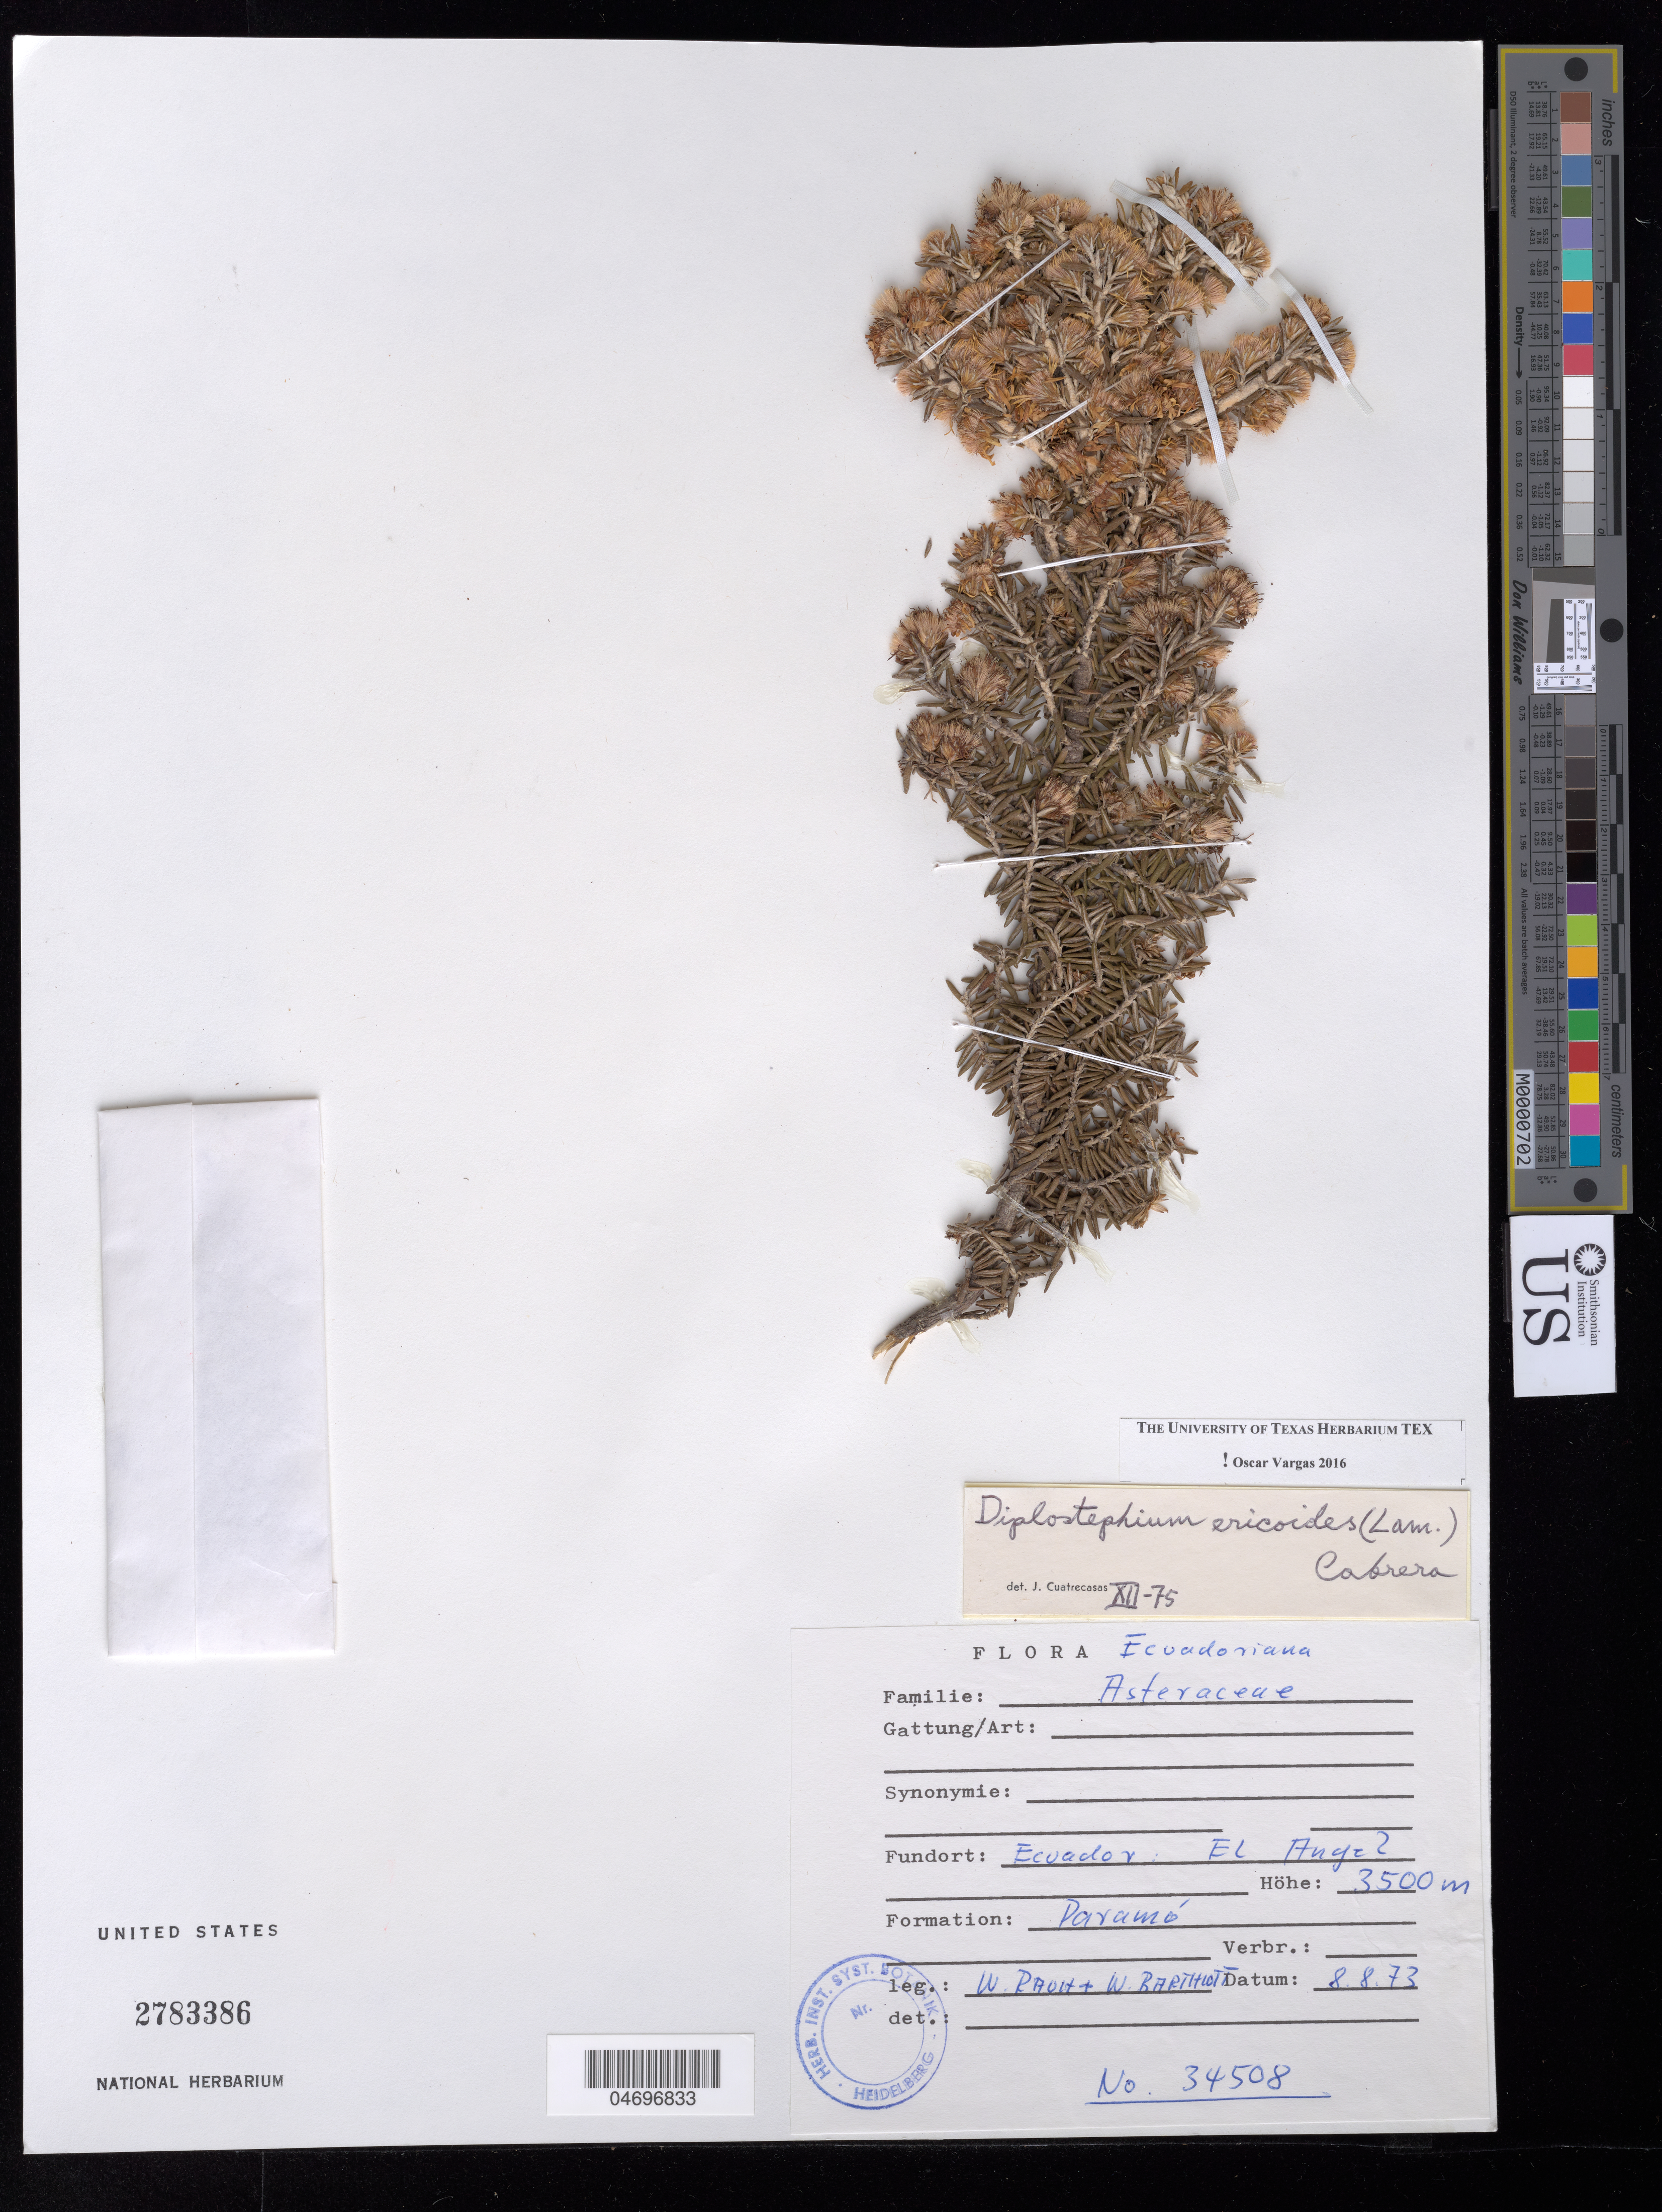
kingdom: Plantae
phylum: Tracheophyta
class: Magnoliopsida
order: Asterales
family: Asteraceae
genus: Diplostephium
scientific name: Diplostephium ericoides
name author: (Lam.) Cabrera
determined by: Vargas, Oscar M.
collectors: -. Rauh & W. Barthlott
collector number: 34508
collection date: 1973-08-08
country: Ecuador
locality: El Angel, Paramo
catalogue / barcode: US 2783386